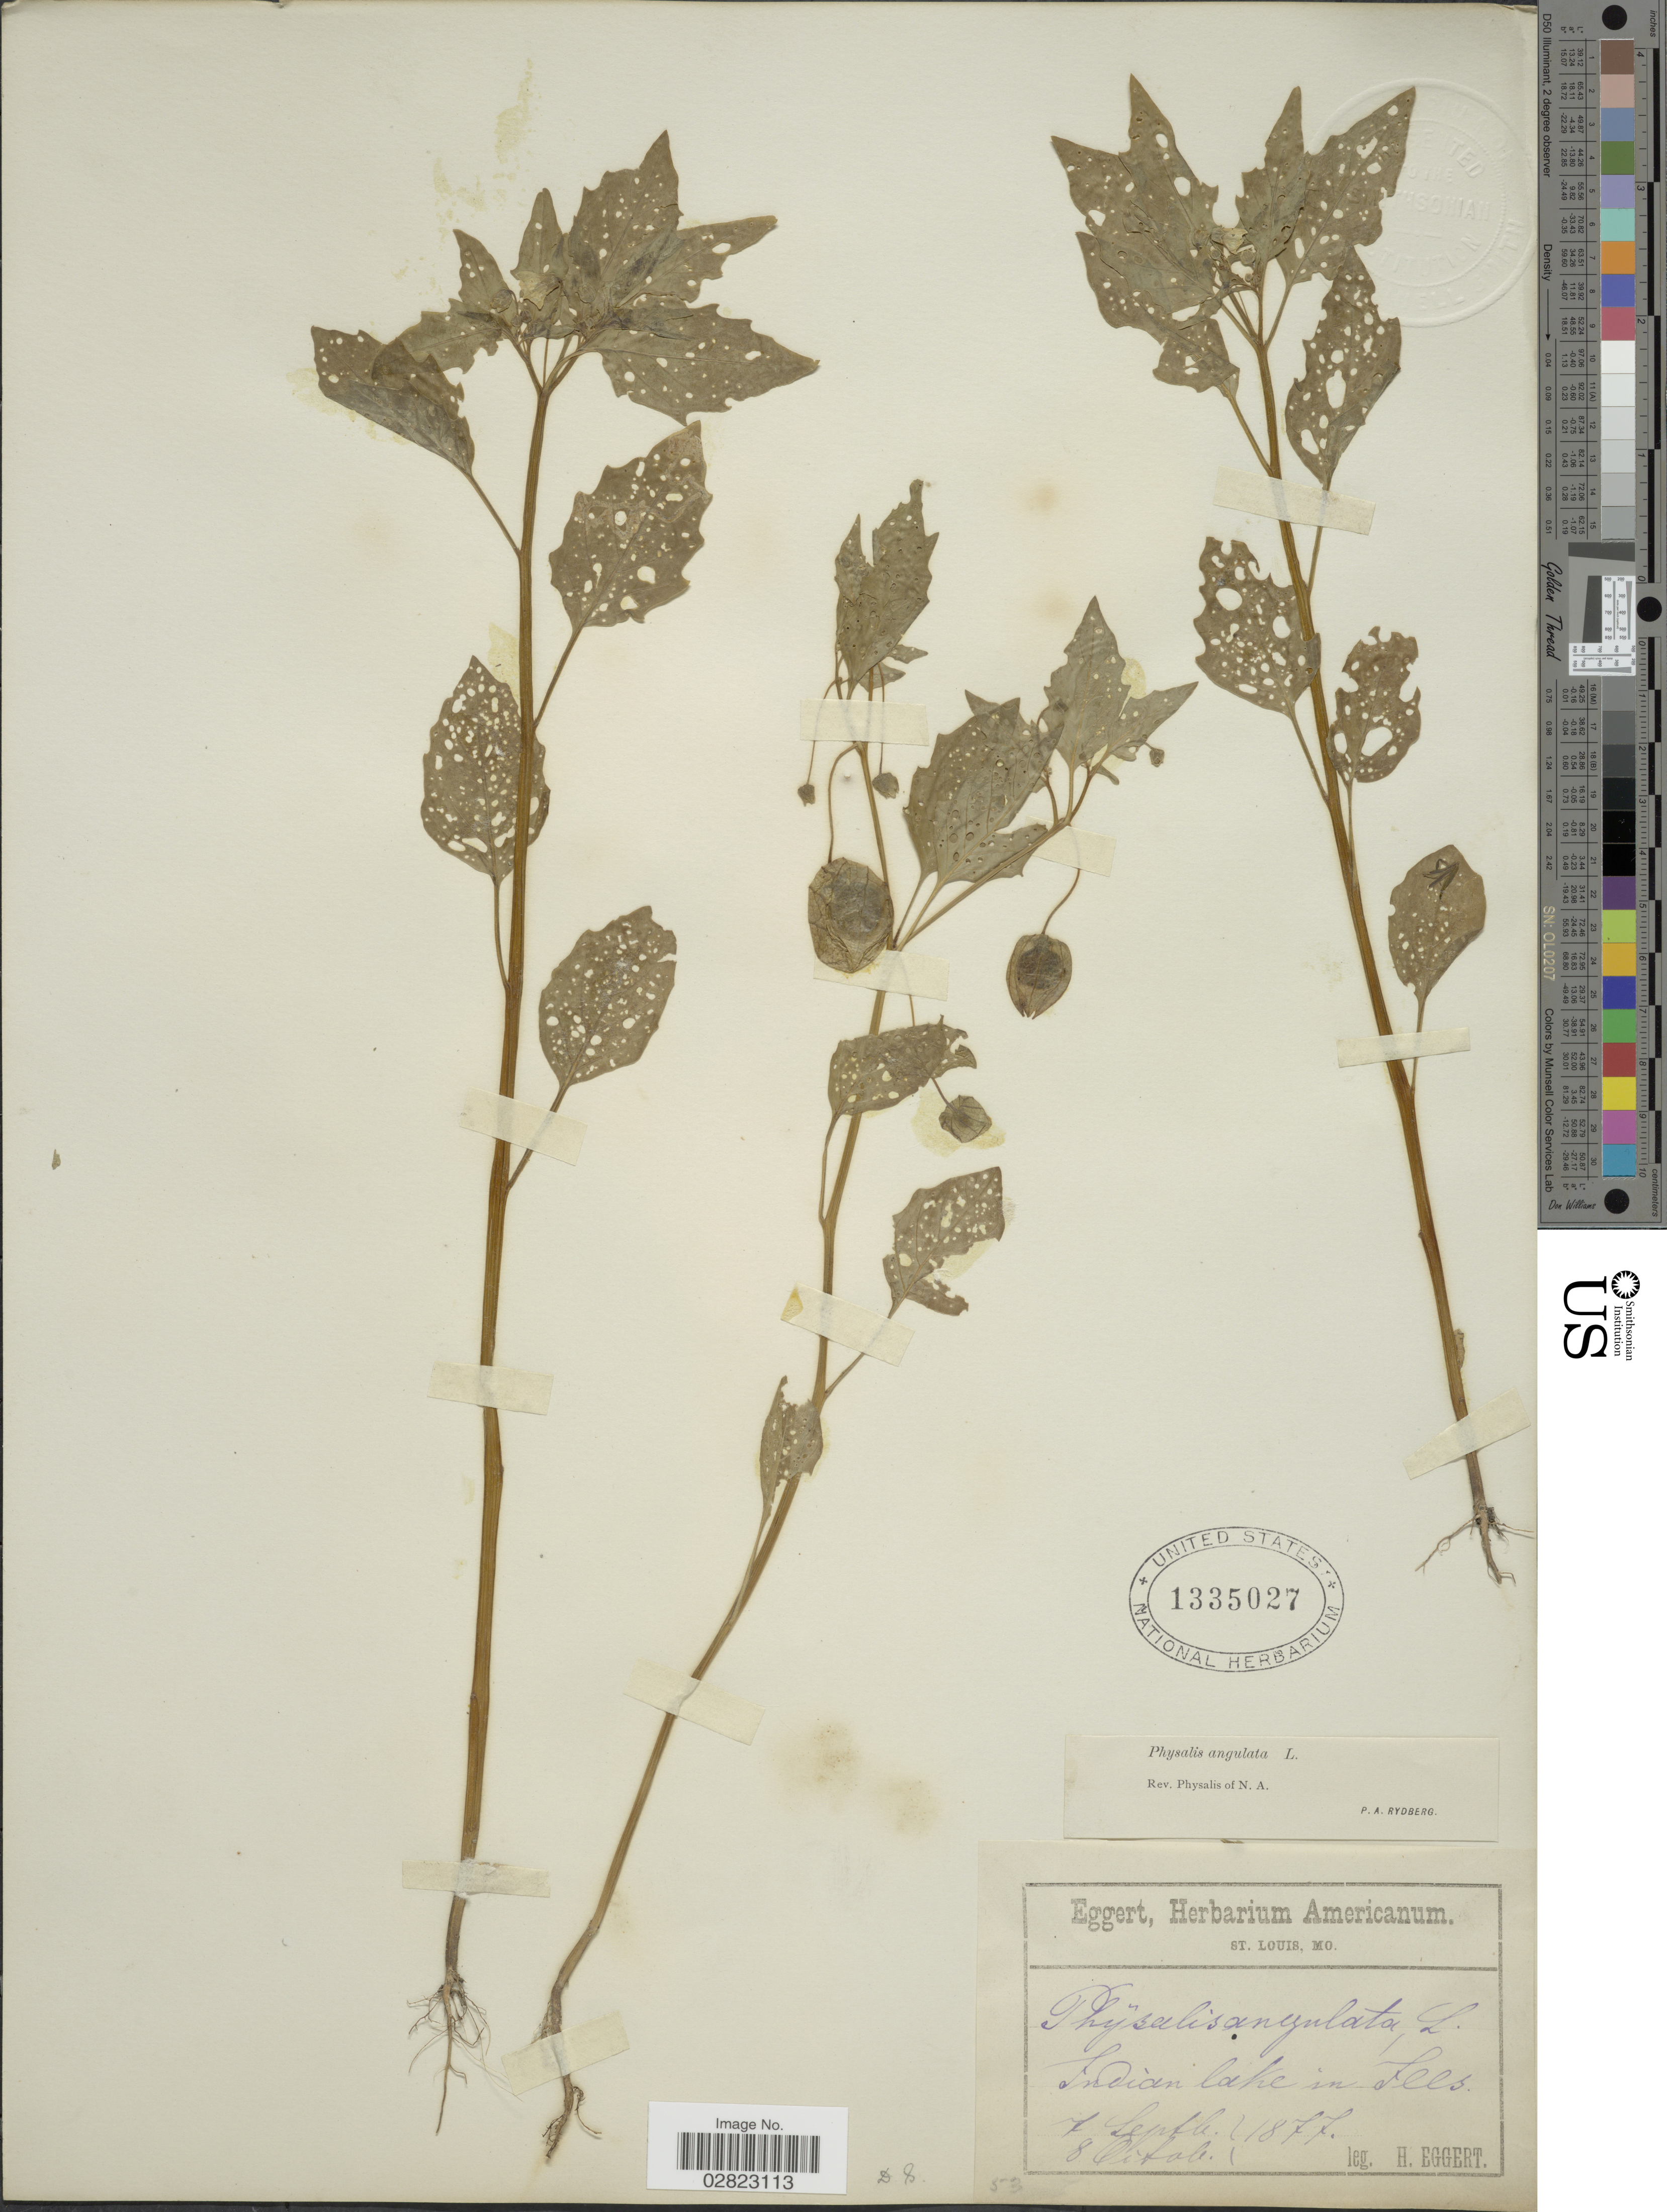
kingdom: Plantae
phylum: Tracheophyta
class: Magnoliopsida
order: Solanales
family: Solanaceae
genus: Physalis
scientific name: Physalis angulata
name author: L.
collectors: H. Eggert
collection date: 1877-09-07/1877-10-08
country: United States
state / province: Illinois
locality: Indian lake in Ills.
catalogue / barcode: US 1335027